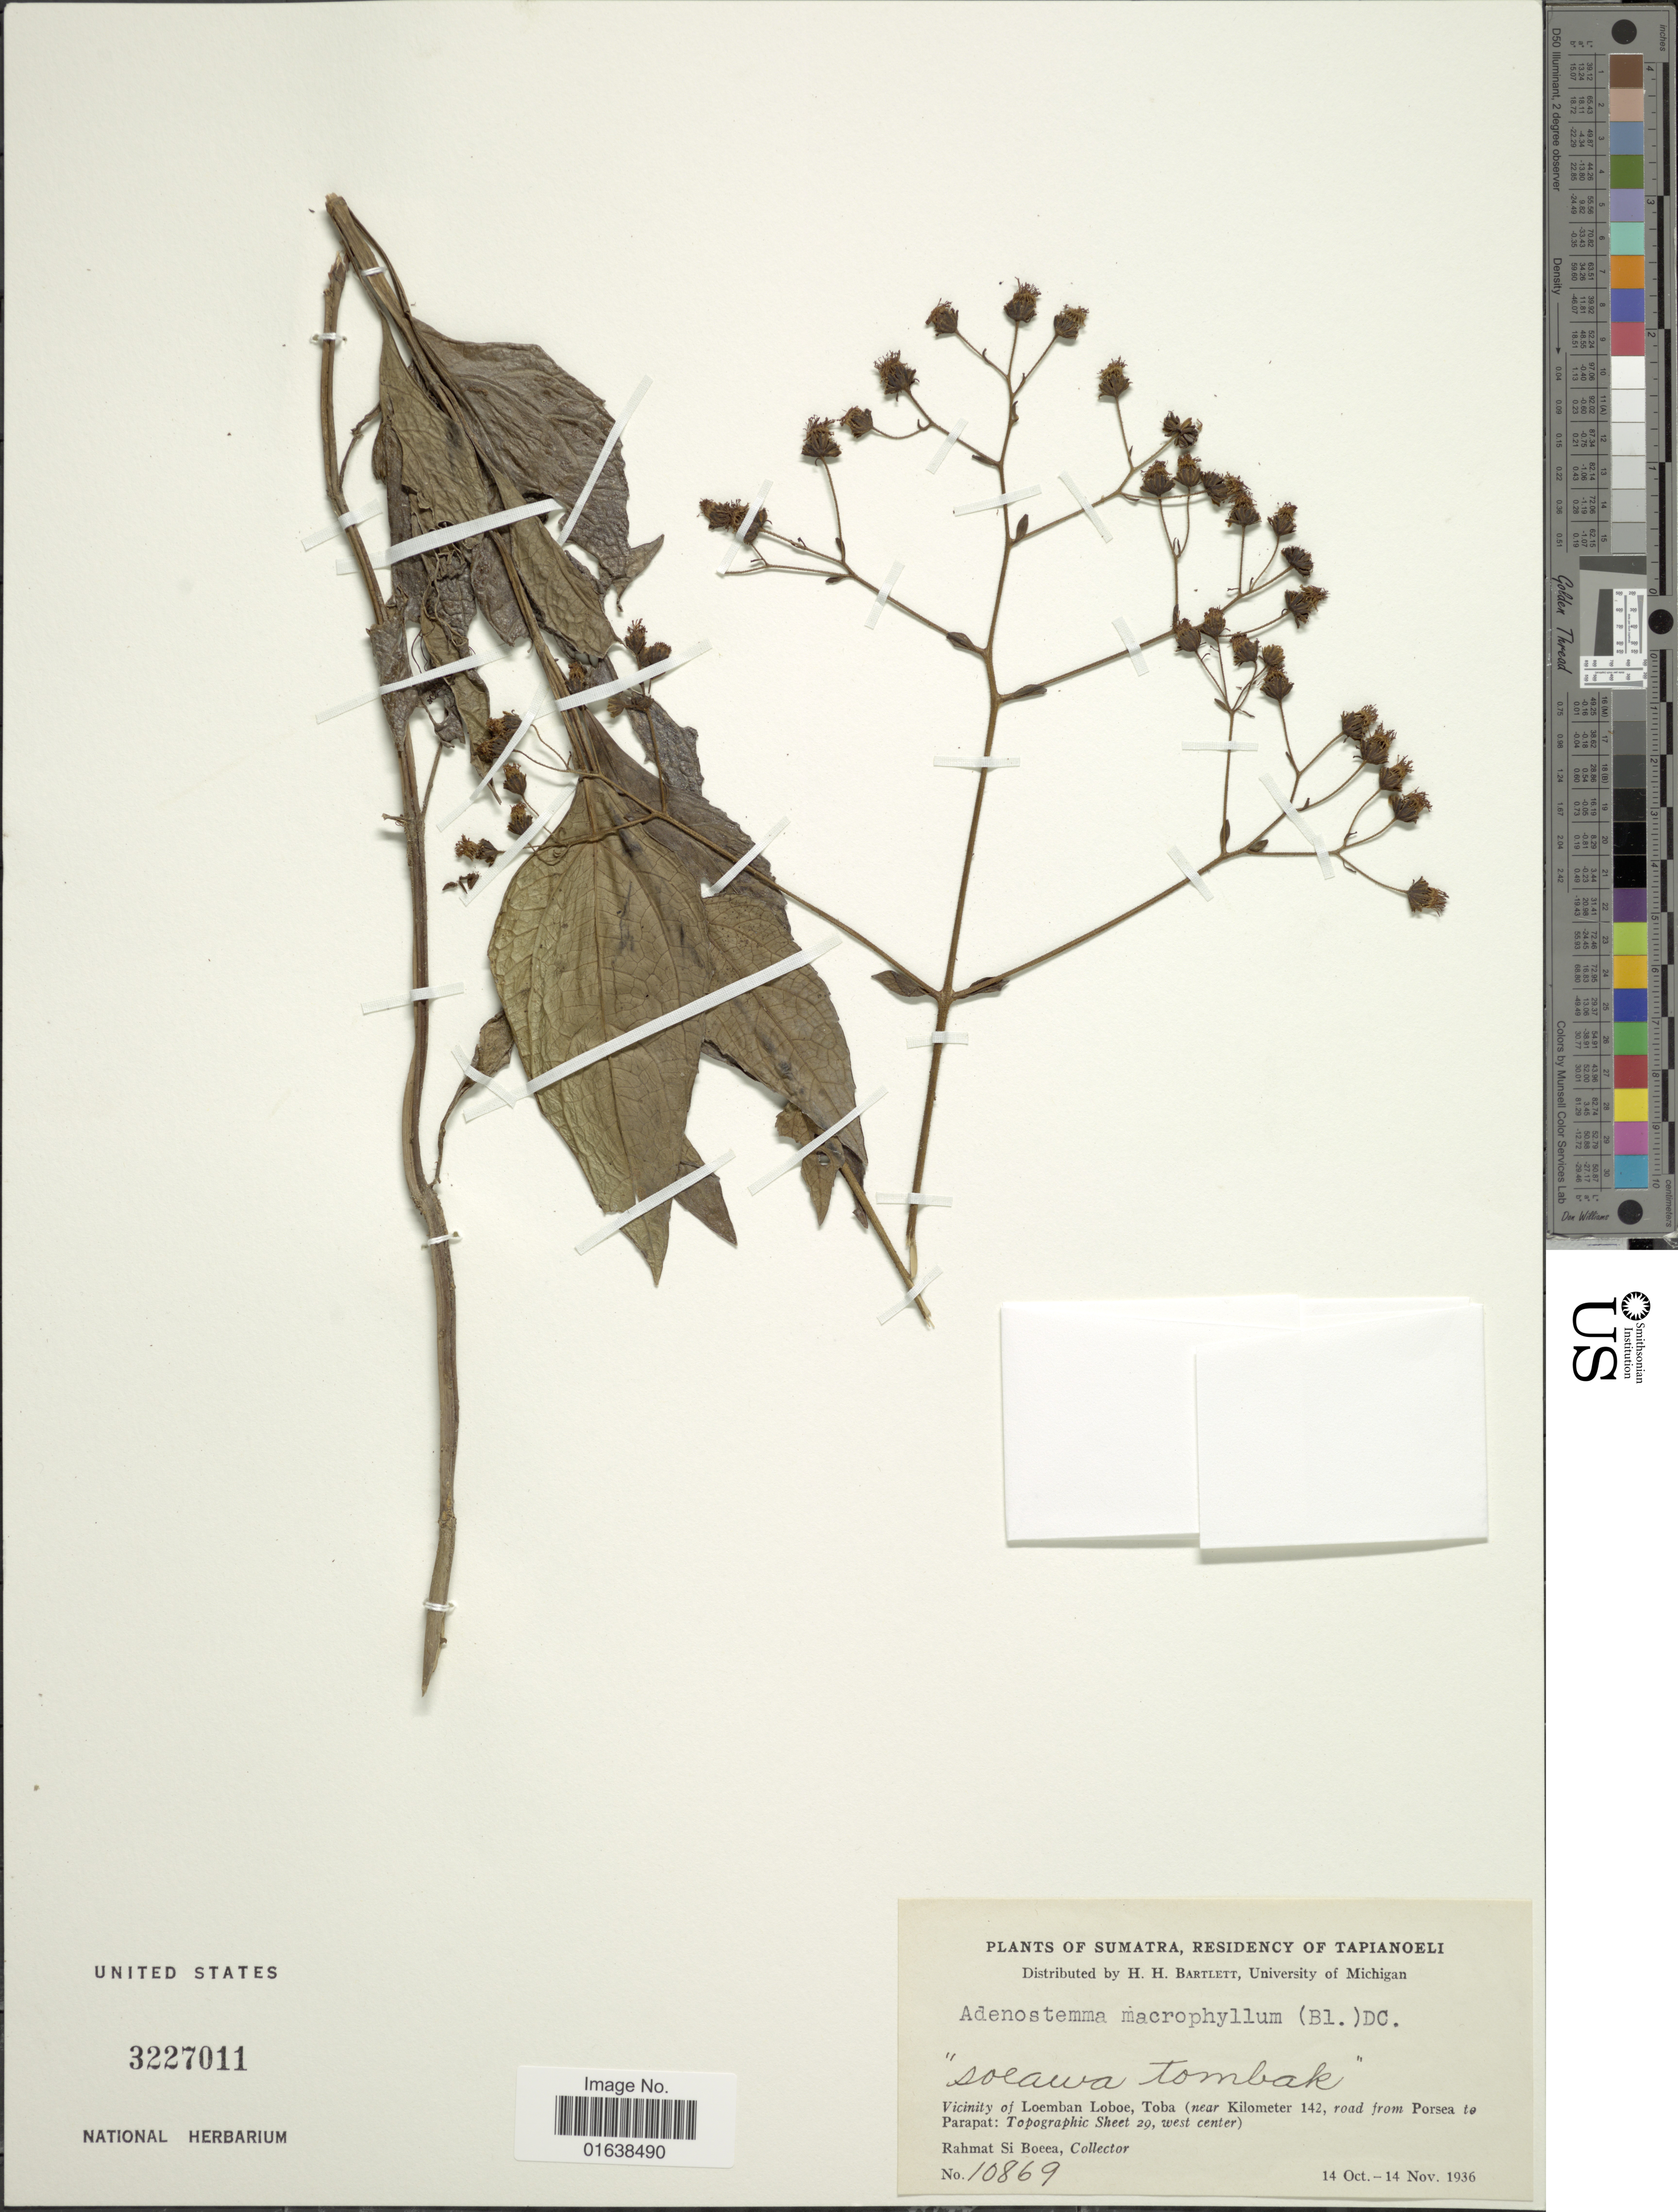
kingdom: Plantae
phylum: Tracheophyta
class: Magnoliopsida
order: Asterales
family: Asteraceae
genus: Adenostemma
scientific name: Adenostemma macrophyllum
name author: (Blume) DC.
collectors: Rahmat Si Boeea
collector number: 10869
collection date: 1936-10-14/1936-11-14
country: Indonesia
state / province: Sumatra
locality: Sumatra, Residency of Tapianoeli, Vicinity of Loemban Loboe, Toba (near Kilometer 142, road from Porsea to Parapat: Topographic Sheet 29, west center)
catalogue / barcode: US 3227011